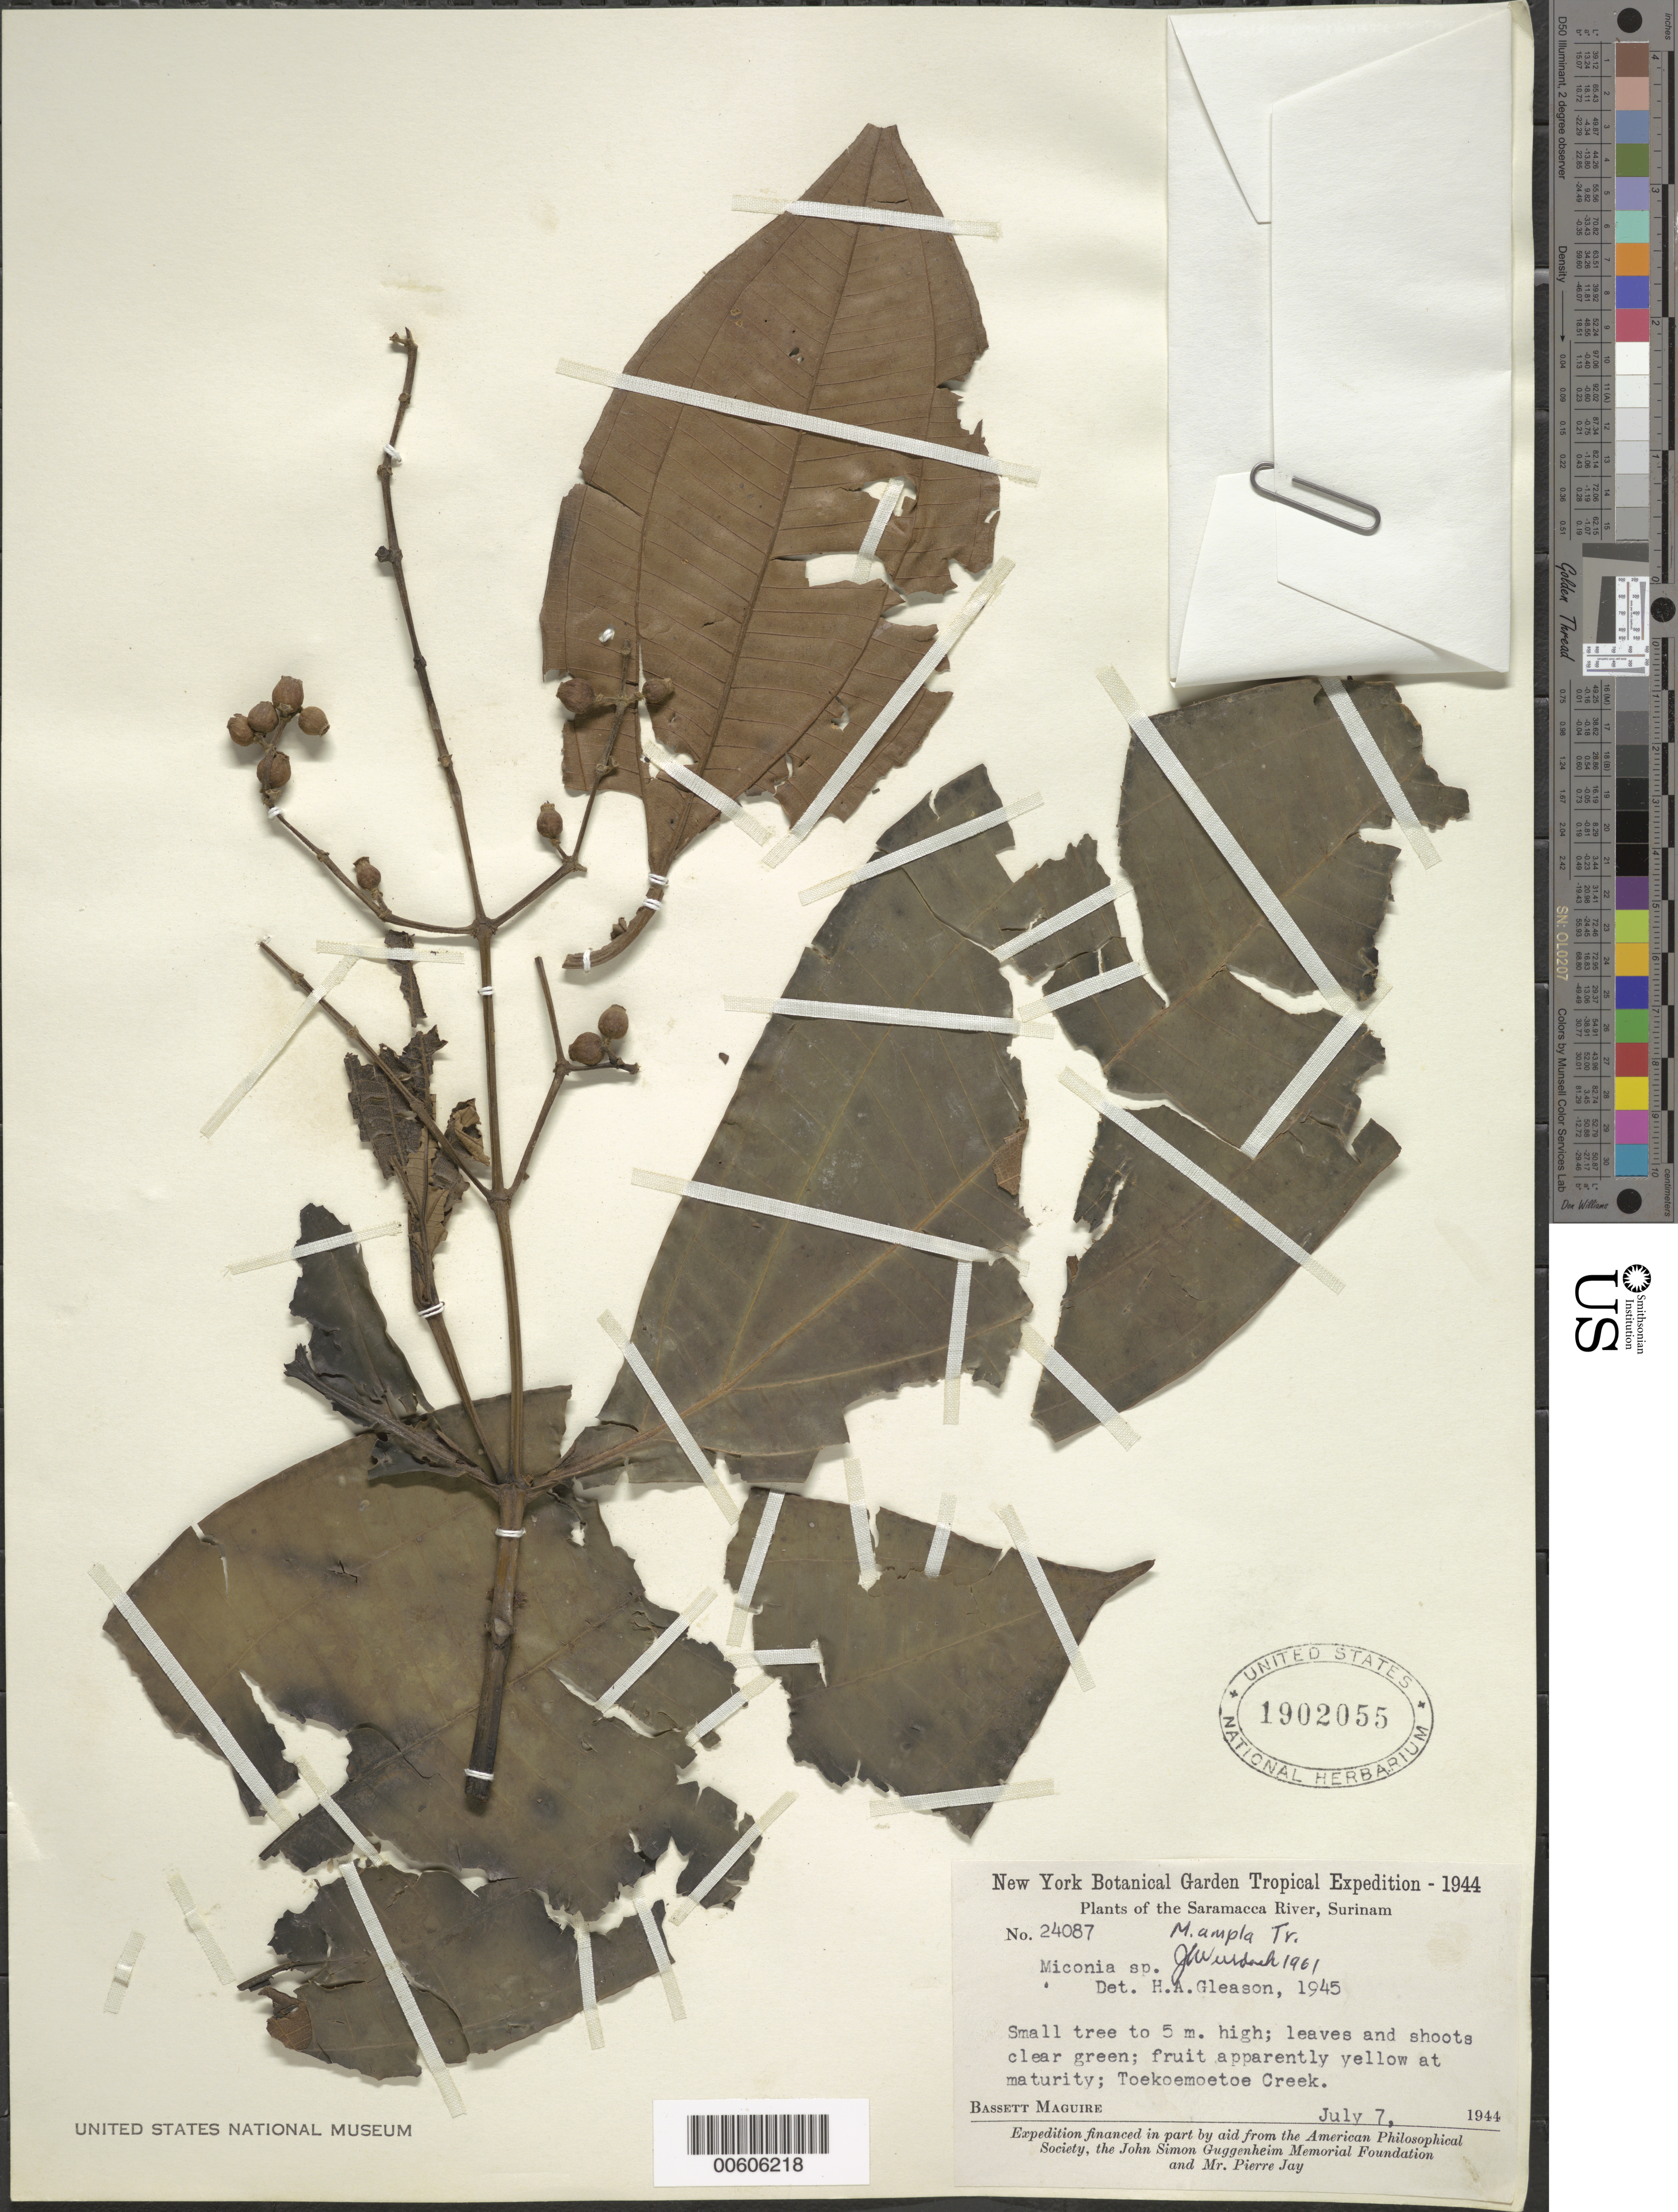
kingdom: Plantae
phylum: Tracheophyta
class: Magnoliopsida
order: Myrtales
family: Melastomataceae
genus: Miconia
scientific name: Miconia ampla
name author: Triana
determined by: Wurdack, John J., (US), US (UNITED STATES)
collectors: B. Maguire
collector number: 24087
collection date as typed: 7-Jul-44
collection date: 1944-07-07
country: Suriname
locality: Saramacca River Headwaters, Toekoemoetoe Creek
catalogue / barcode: US 1902055